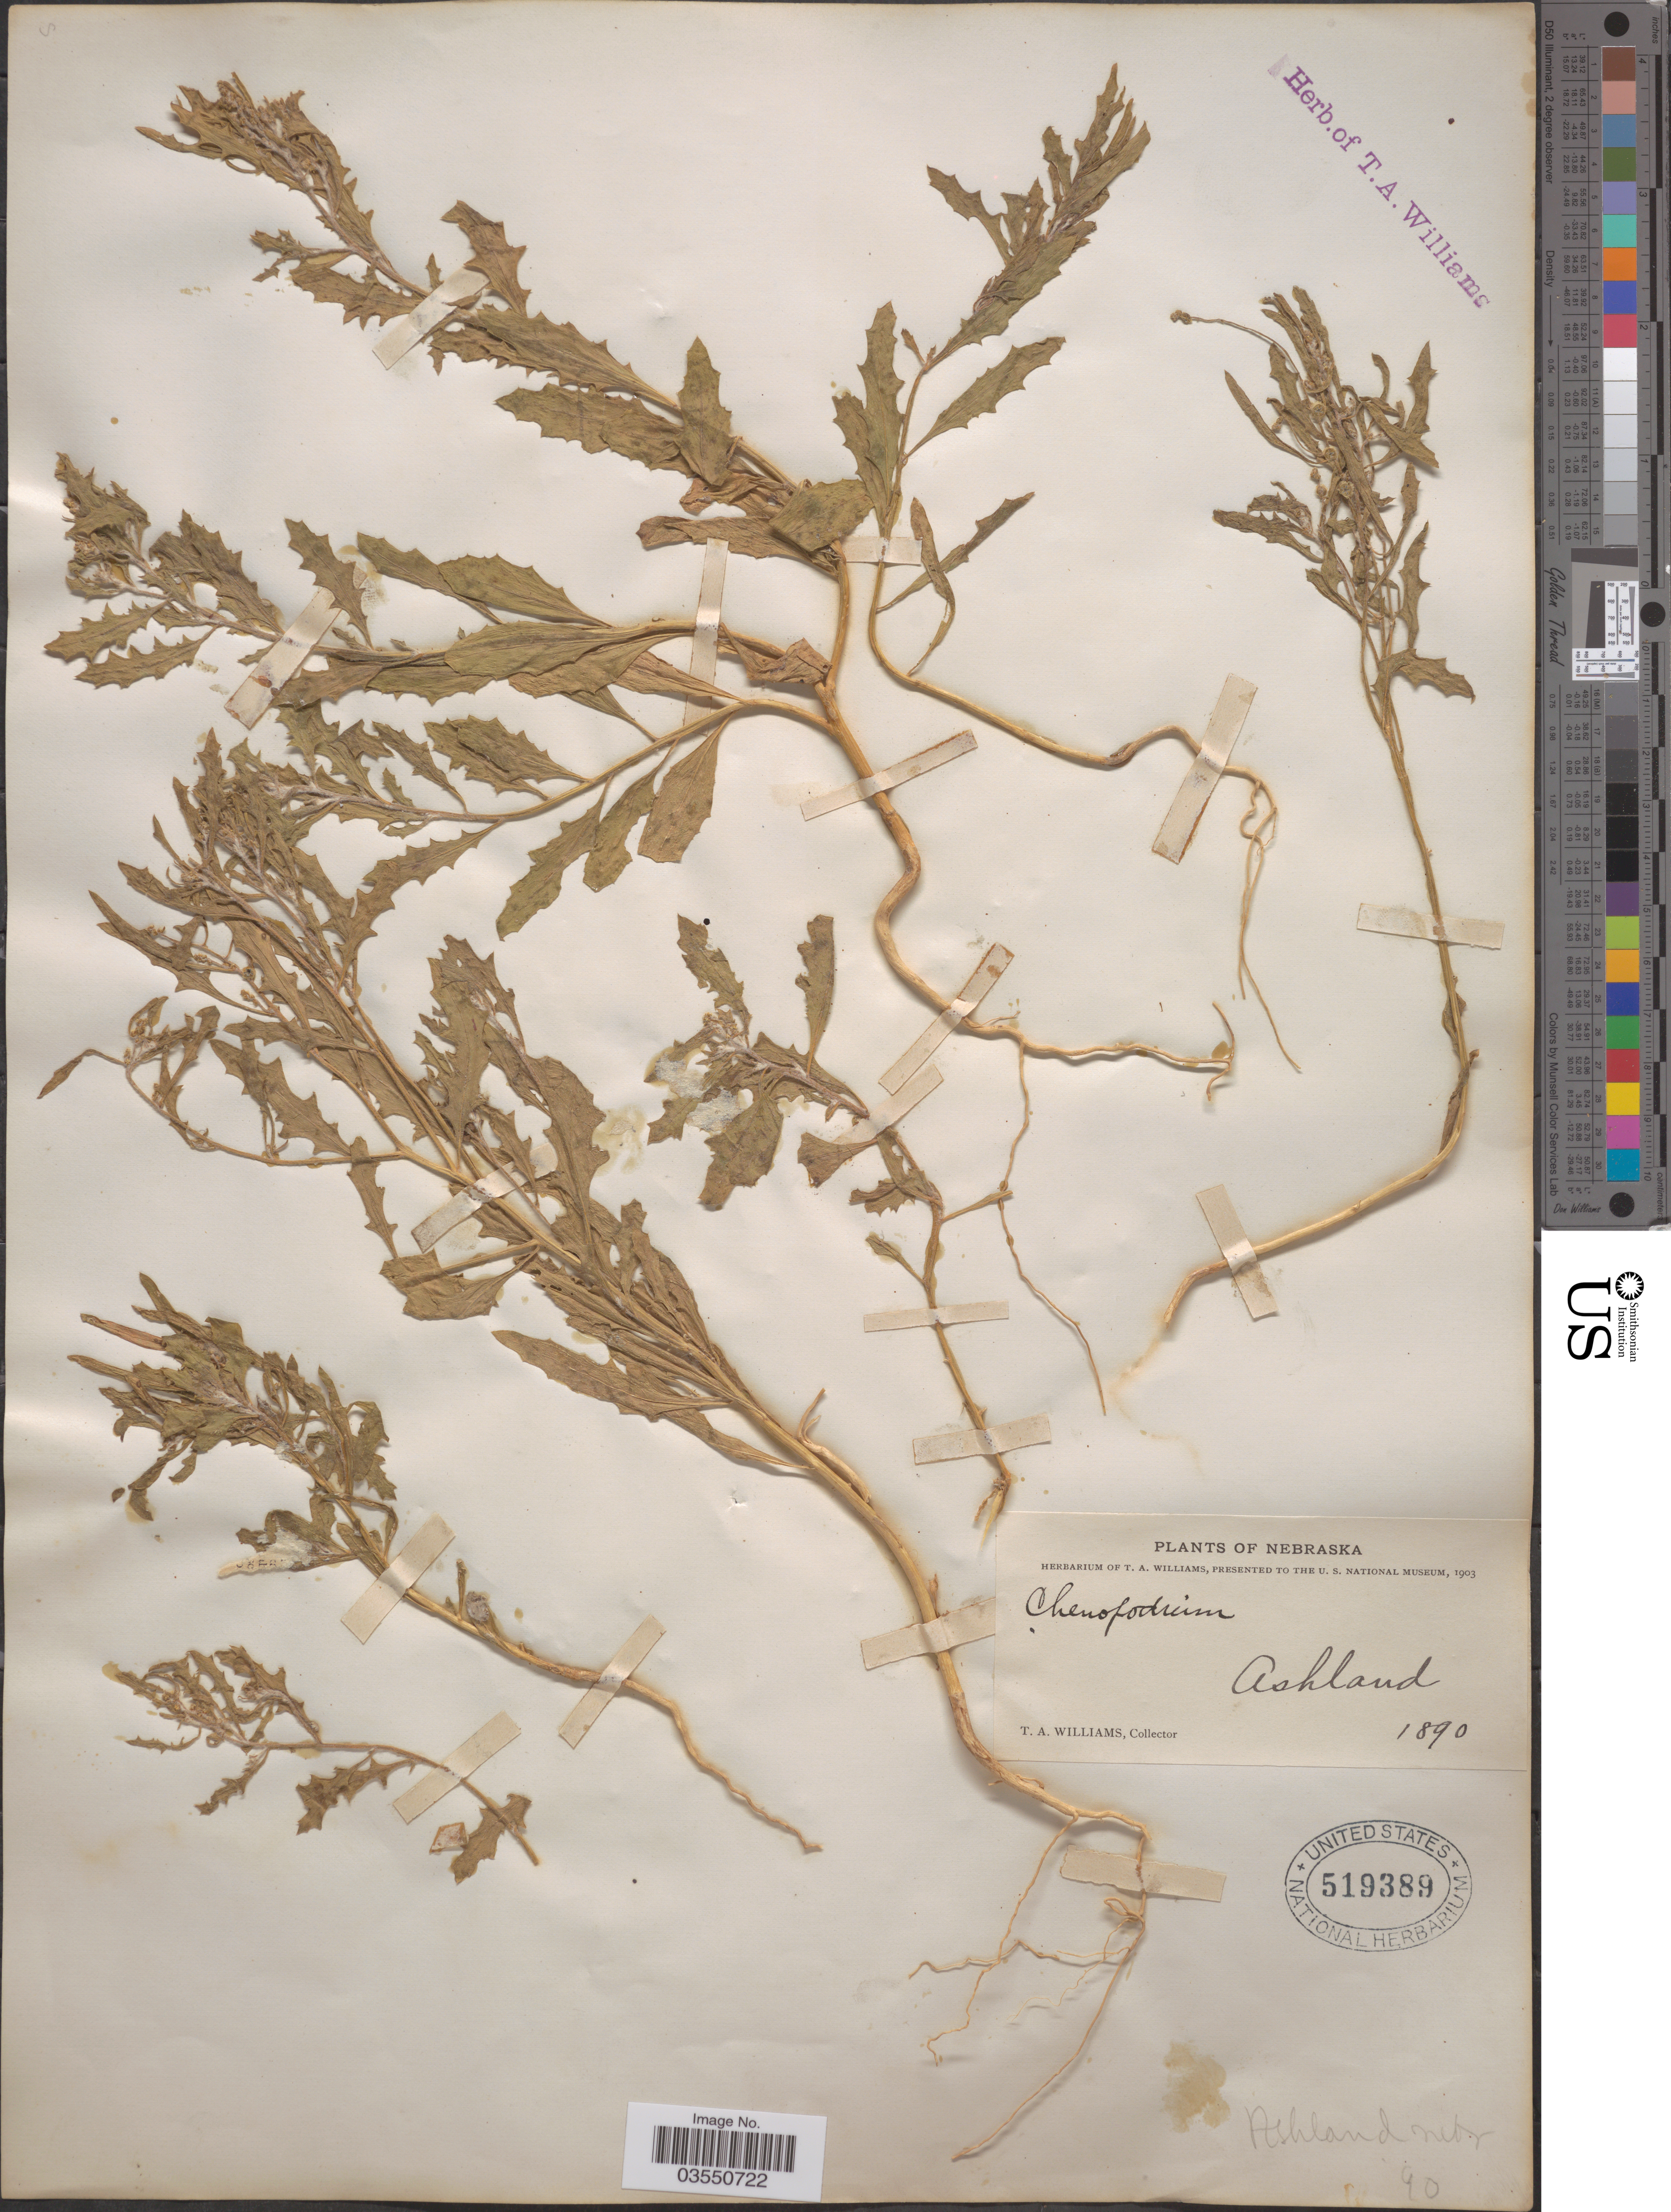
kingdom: Plantae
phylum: Tracheophyta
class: Magnoliopsida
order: Caryophyllales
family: Amaranthaceae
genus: Dysphania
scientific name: Dysphania atriplicifolia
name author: (Spreng.) G. Kadereit et al.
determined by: U.S. National Herbarium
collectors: T. Williams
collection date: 1890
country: United States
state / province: Nebraska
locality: Ashland.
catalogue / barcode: US 519389